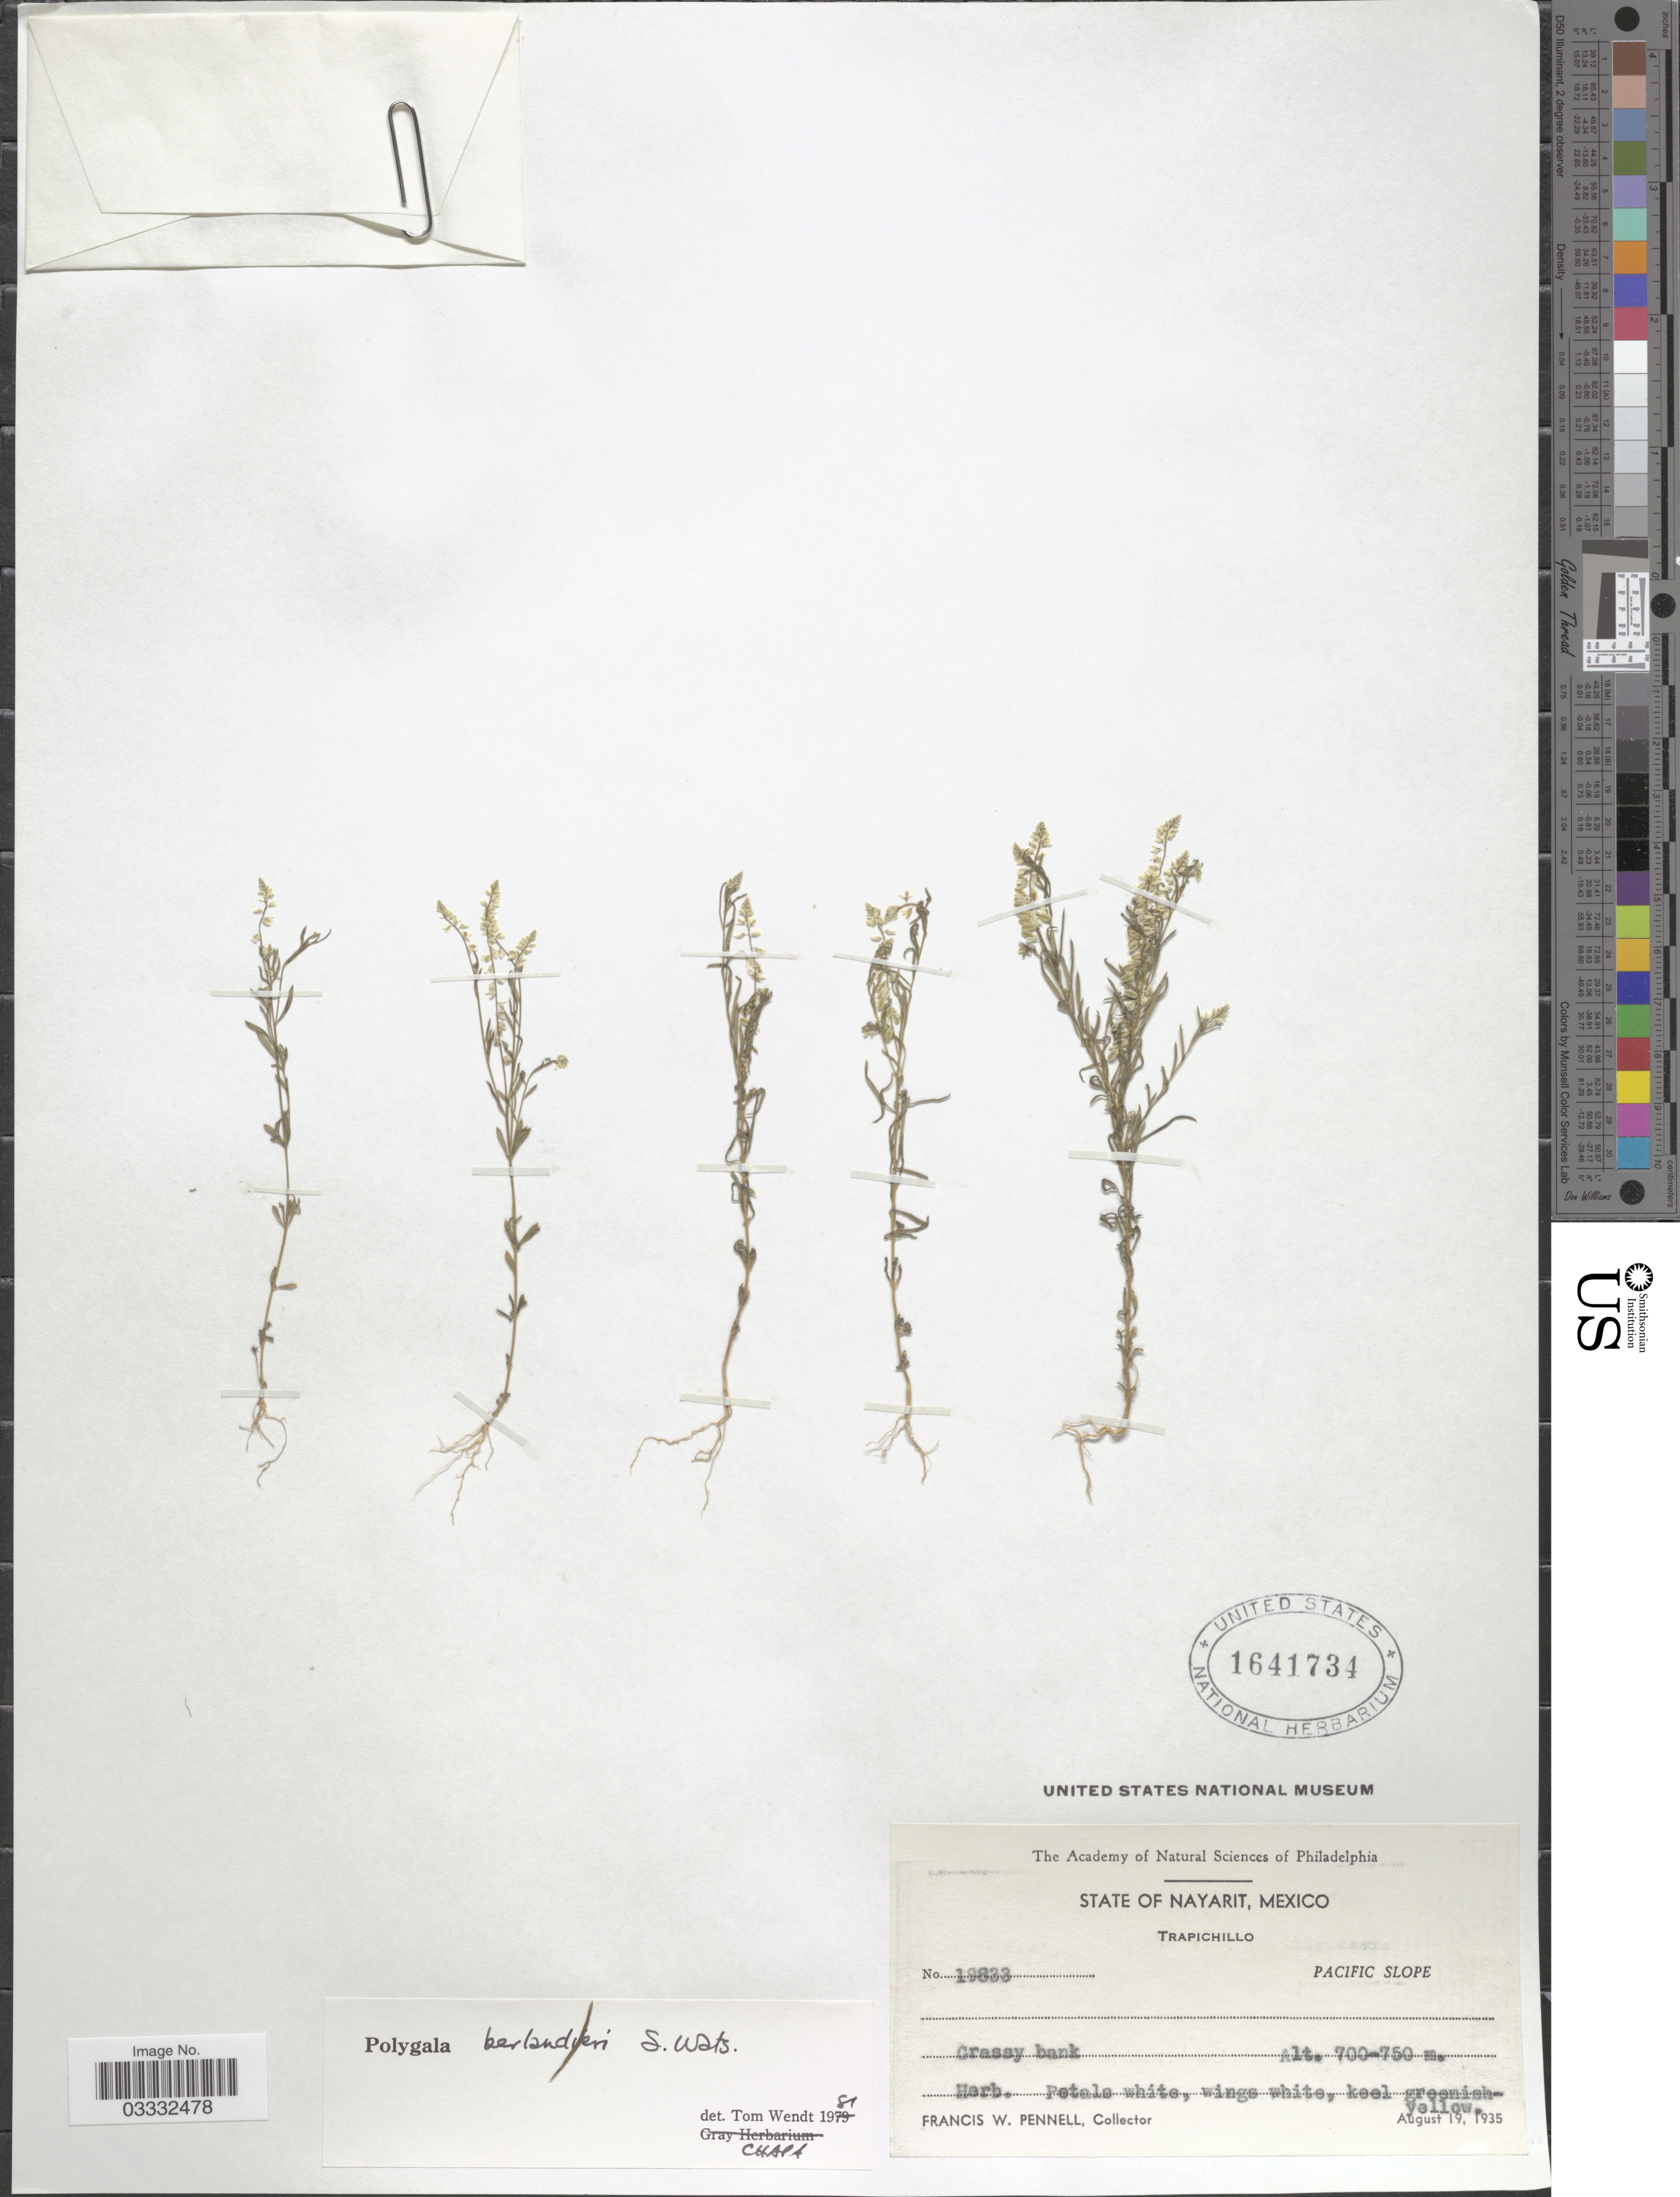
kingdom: Plantae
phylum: Tracheophyta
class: Magnoliopsida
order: Fabales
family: Polygalaceae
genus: Polygala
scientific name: Polygala berlandieri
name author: S. Watson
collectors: F. W. Pennell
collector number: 19833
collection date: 1935-08-19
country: Mexico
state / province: Nayarit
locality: Trapichillo Pacific Slope.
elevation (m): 700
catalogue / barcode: US 1641734